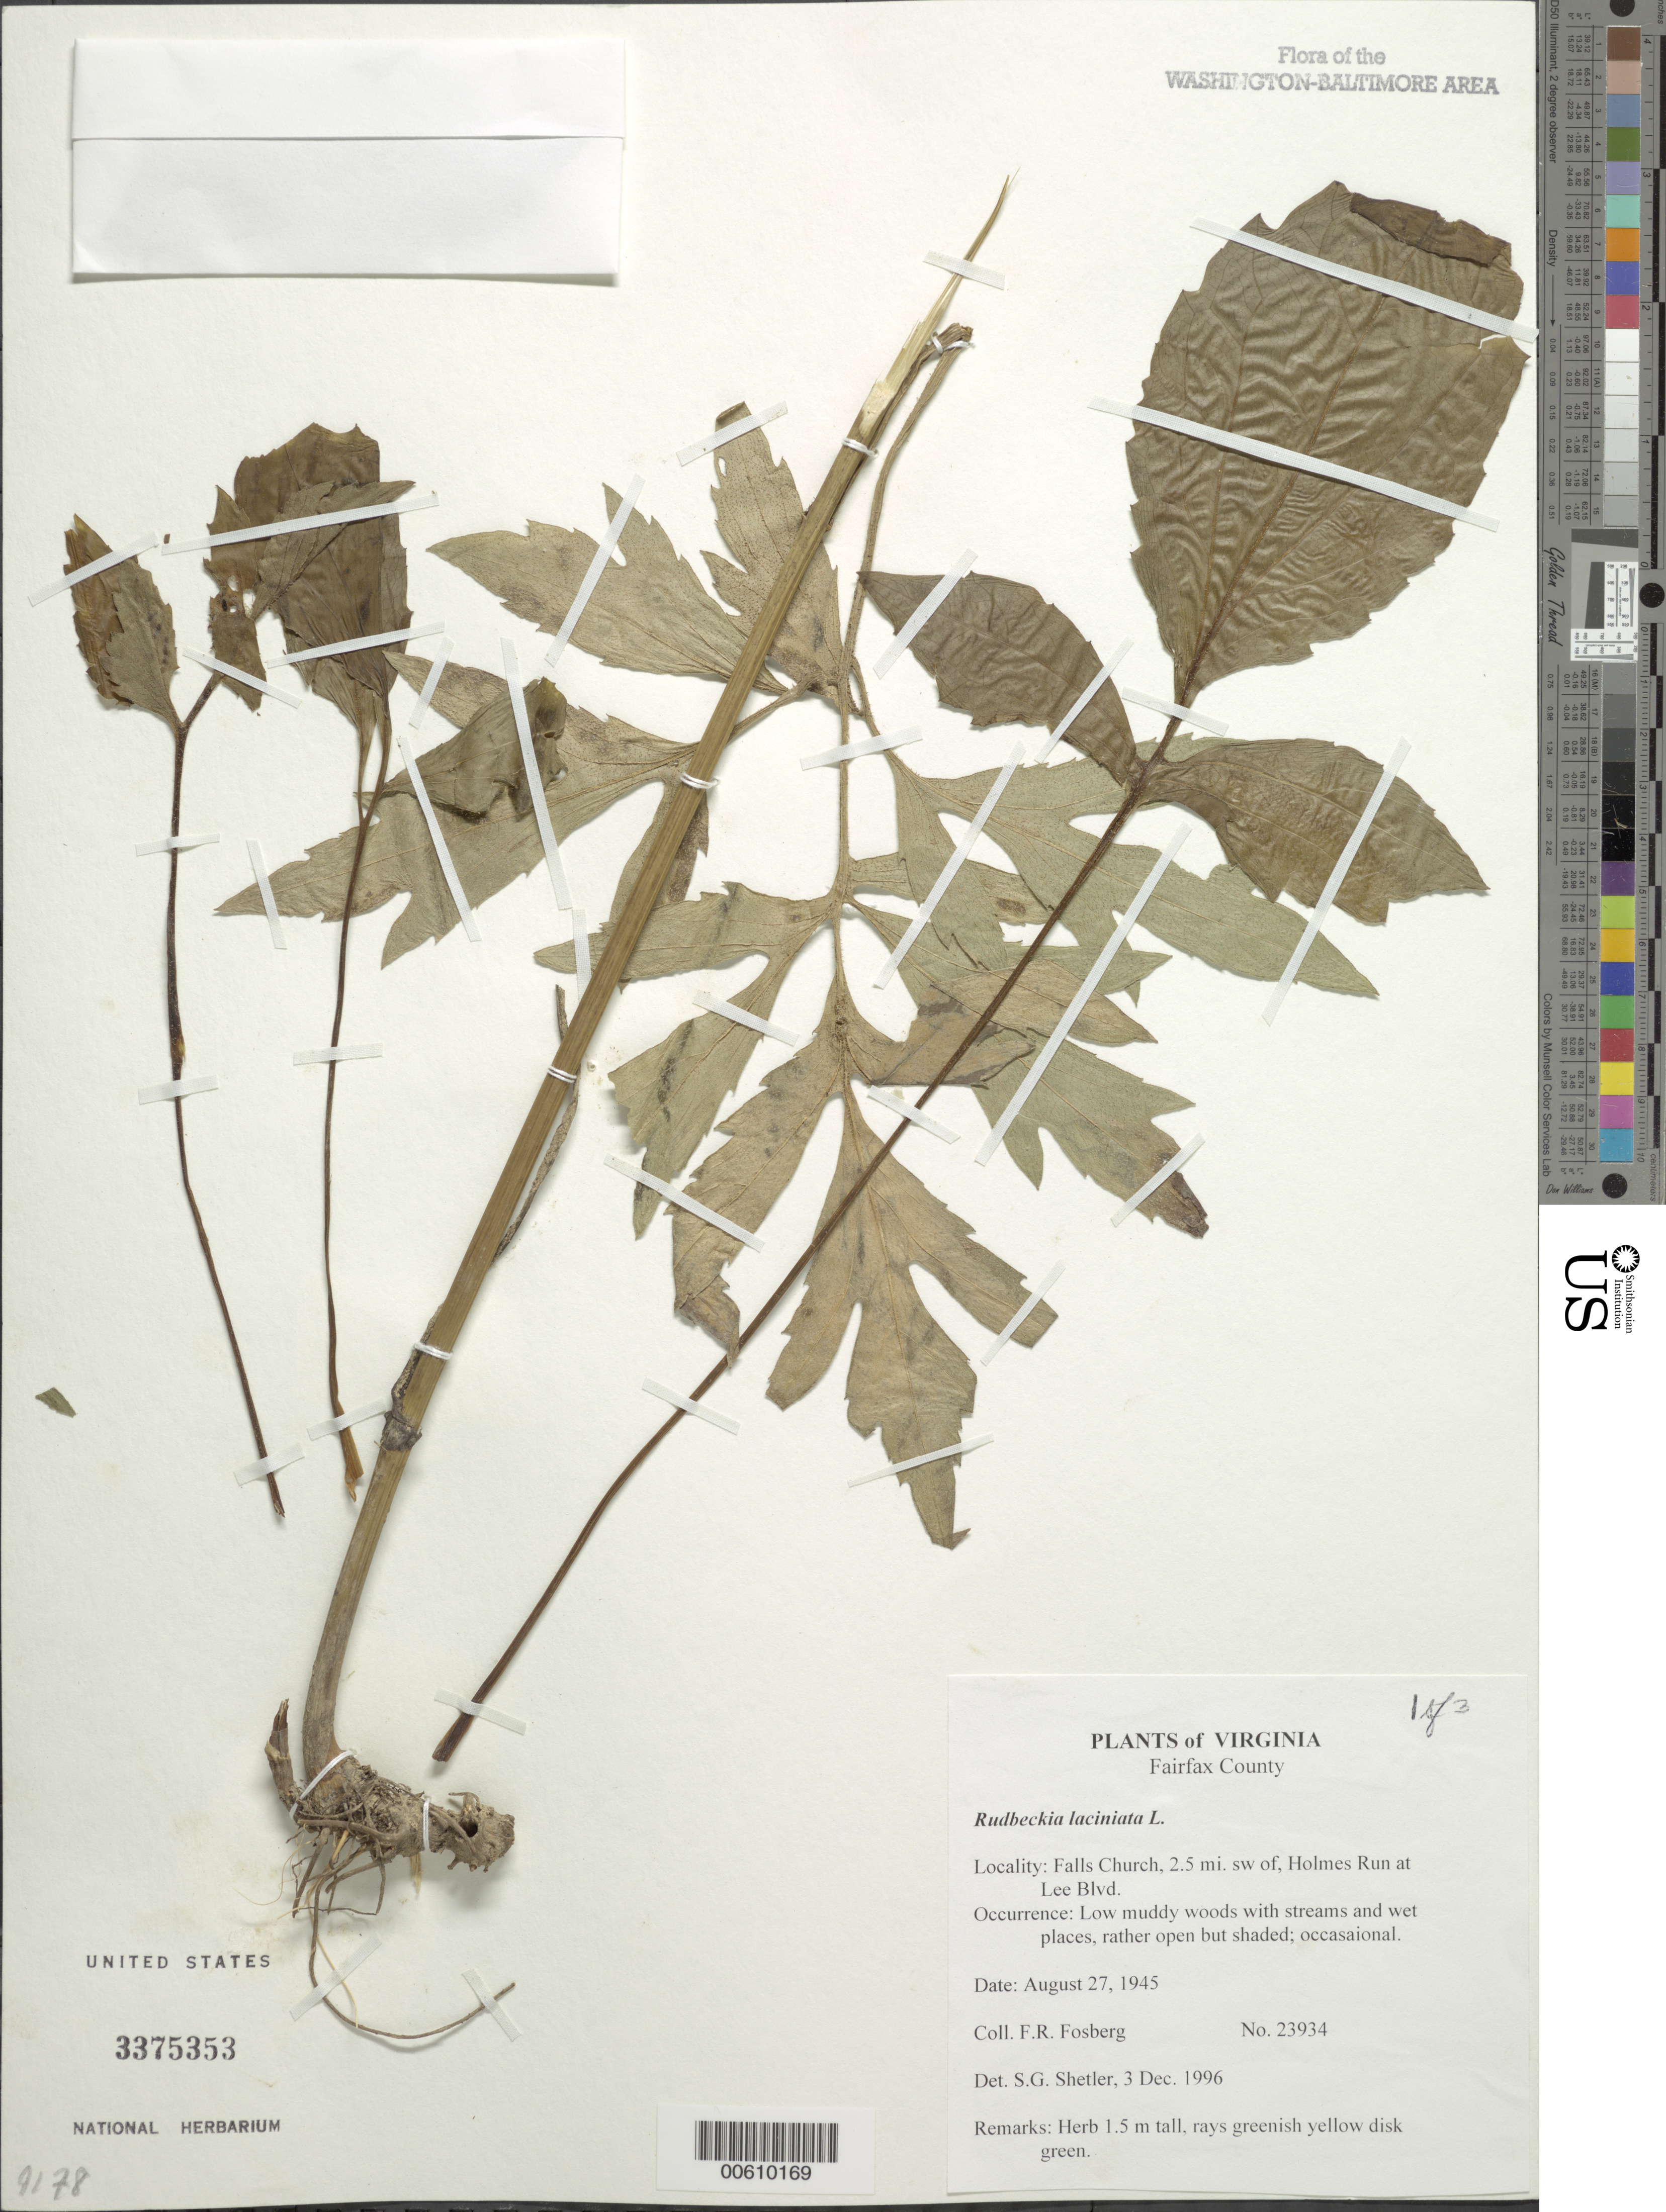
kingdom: Plantae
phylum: Tracheophyta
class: Magnoliopsida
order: Asterales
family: Asteraceae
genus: Rudbeckia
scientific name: Rudbeckia laciniata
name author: L.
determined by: Shetler, Stanwyn G., (US), NMNH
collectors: F. R. Fosberg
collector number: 23934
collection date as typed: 27 Aug 1945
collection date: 1945-08-27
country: United States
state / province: Virginia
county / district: Fairfax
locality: Falls Church, 2.5 mi. sw of, Holmes Run at Lee Blvd.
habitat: Low muddy woods with streams and wet places, rather open but shaded; occasaional.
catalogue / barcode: US 3375353